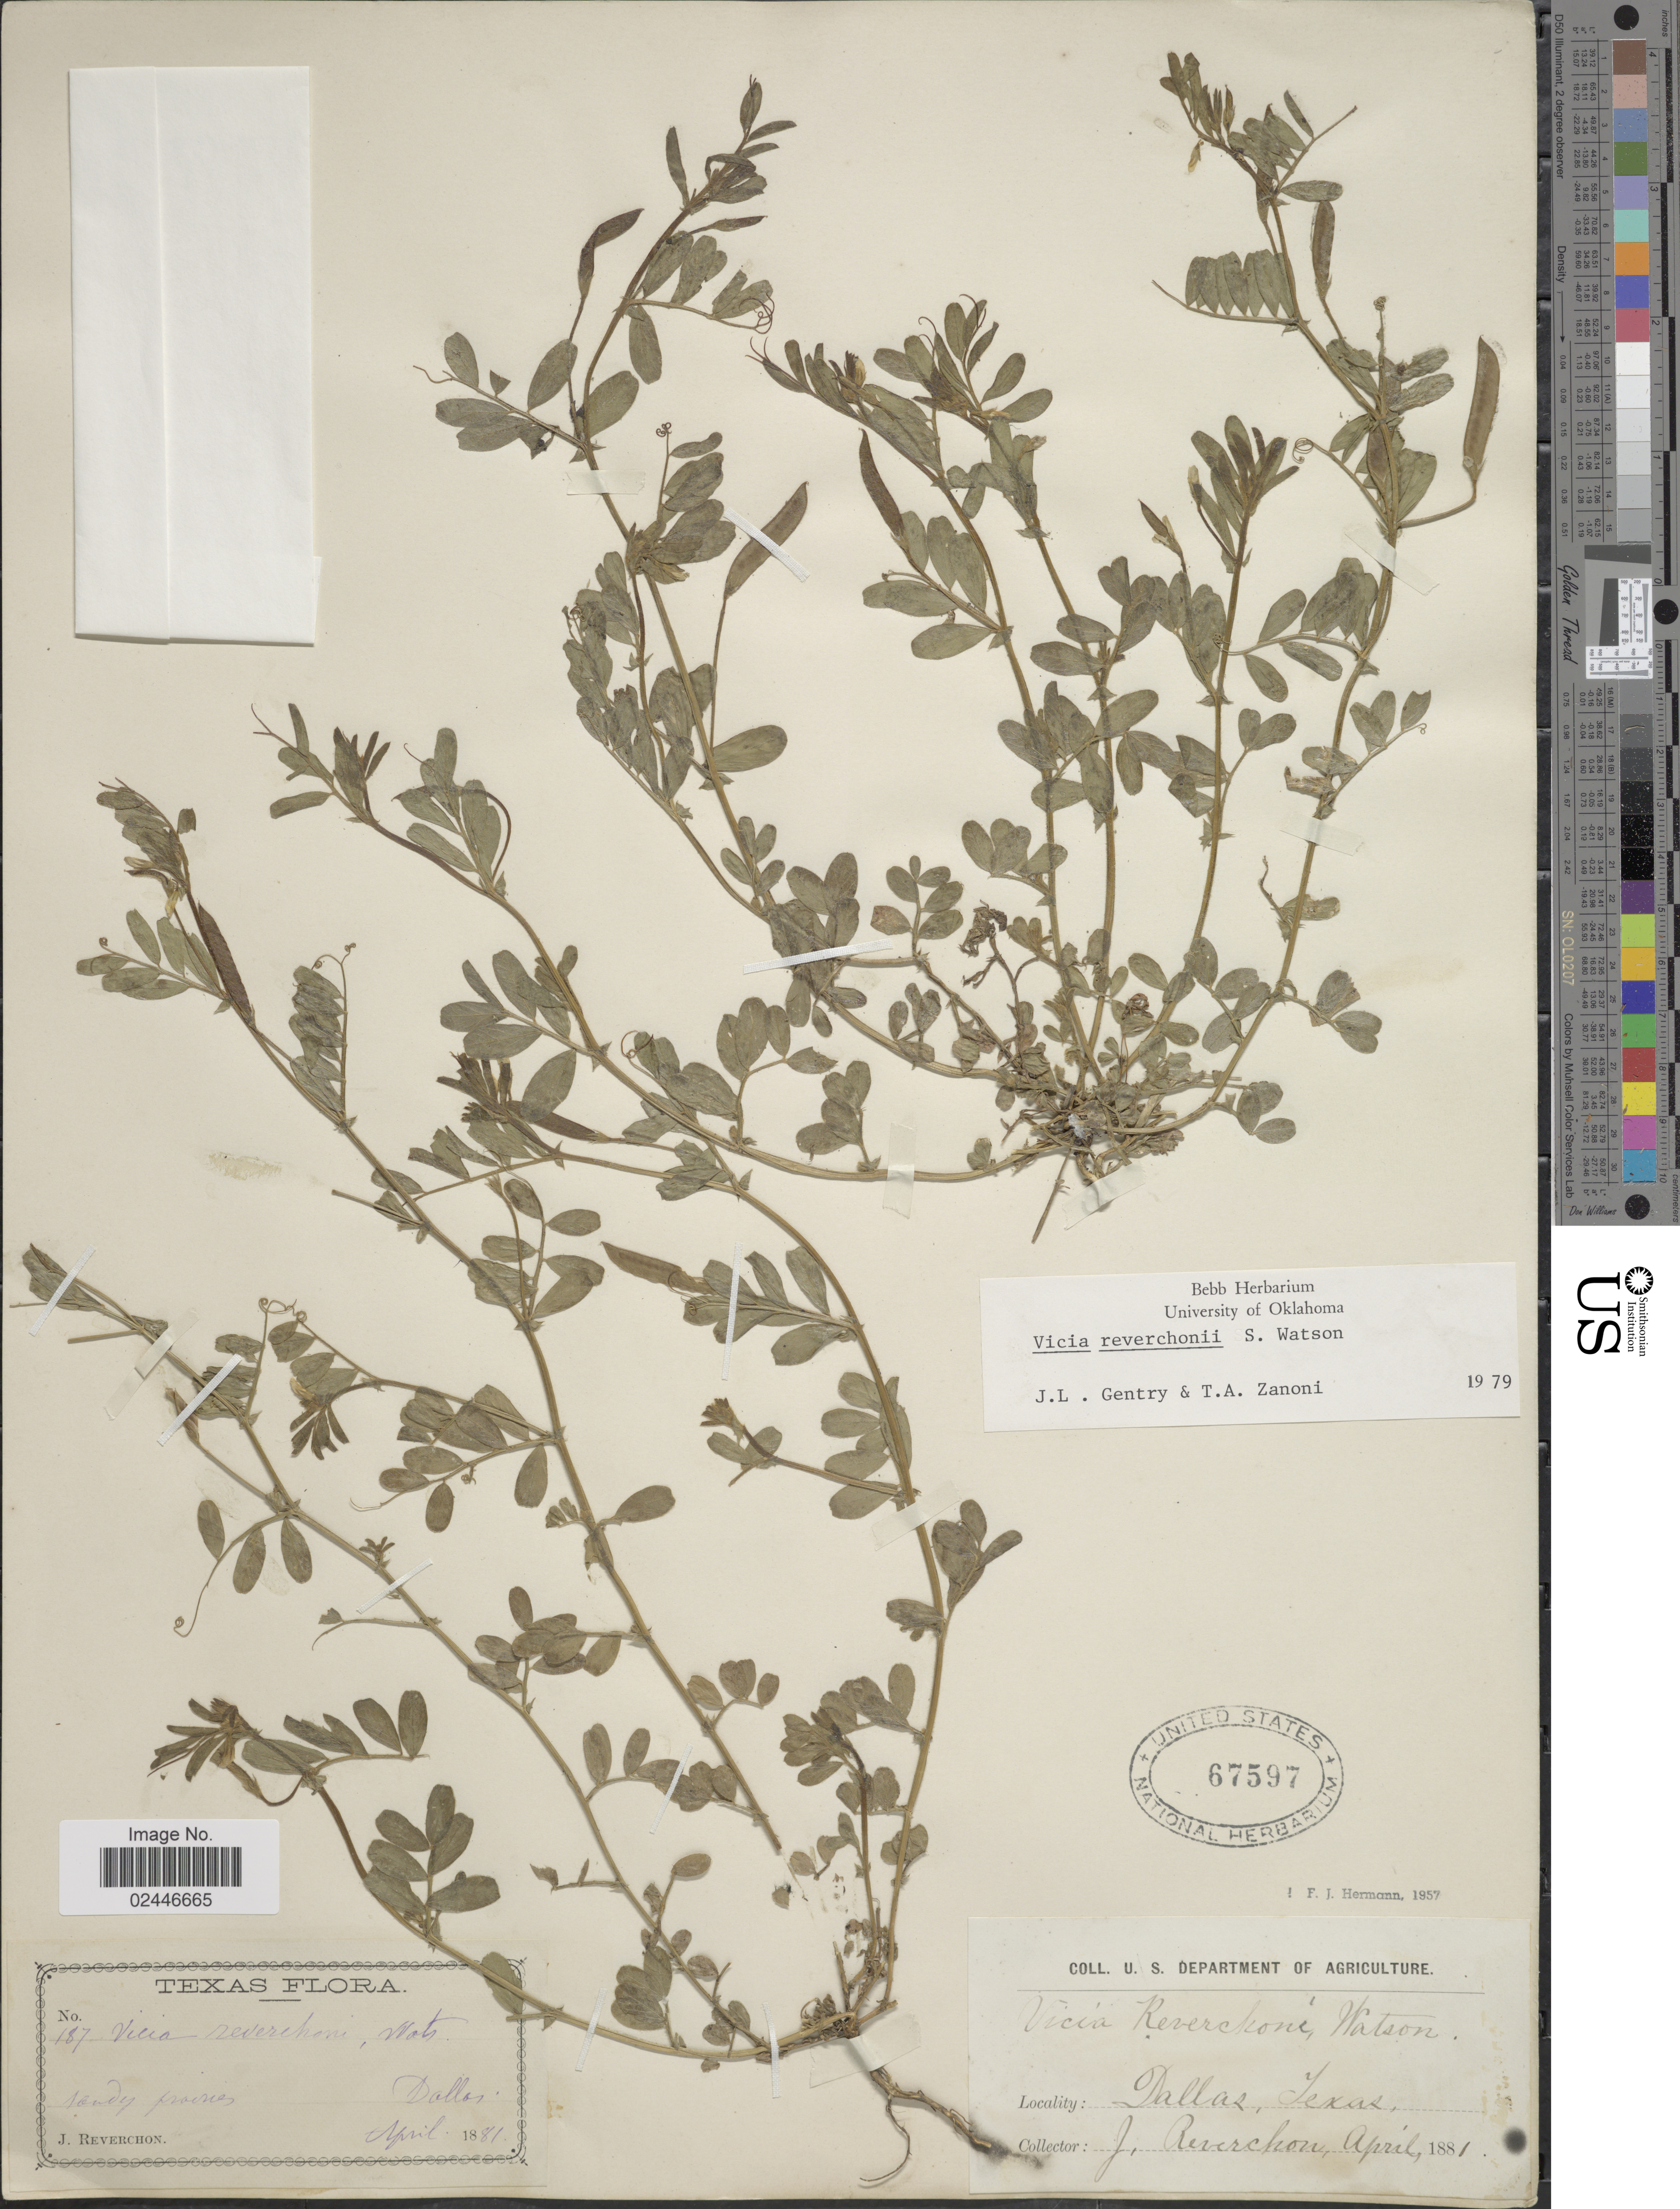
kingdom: Plantae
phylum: Tracheophyta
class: Magnoliopsida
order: Fabales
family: Fabaceae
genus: Vicia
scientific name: Vicia reverchonii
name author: S. Watson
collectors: J. Reverchon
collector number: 187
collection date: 1881-04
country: United States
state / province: Texas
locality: Dallas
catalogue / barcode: US 67597